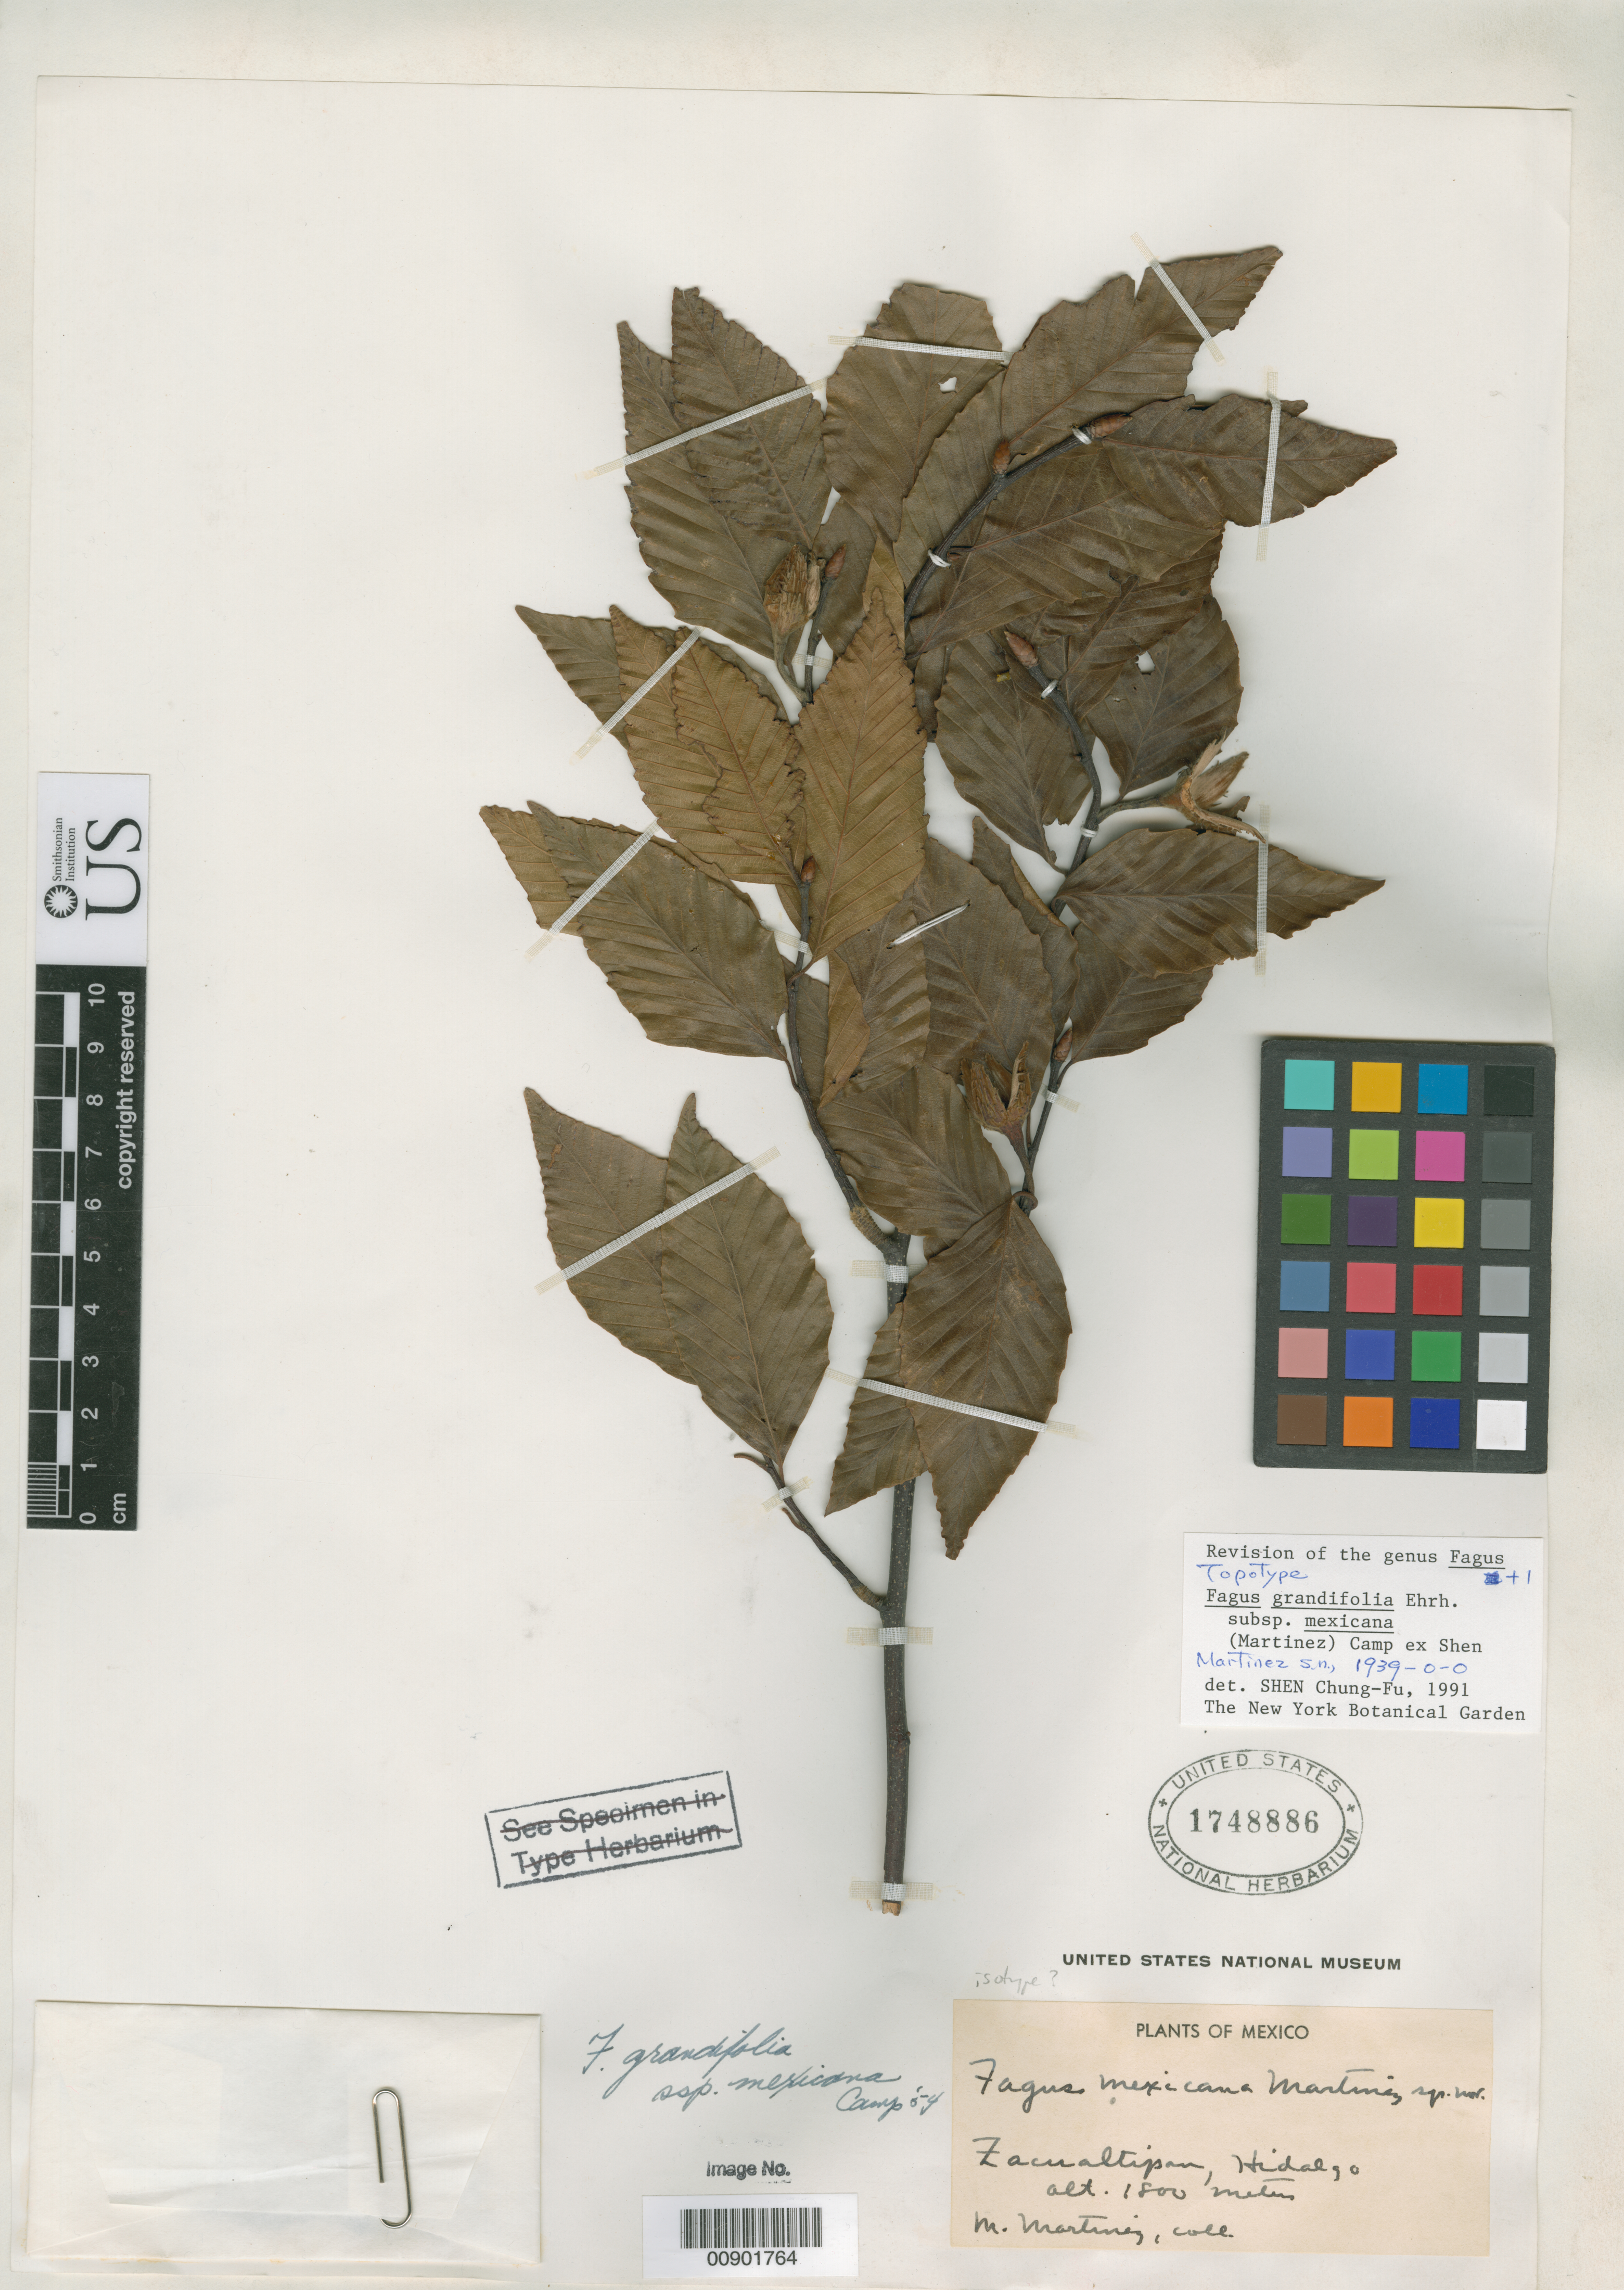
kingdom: Plantae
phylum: Tracheophyta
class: Magnoliopsida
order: Fagales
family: Fagaceae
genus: Fagus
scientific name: Fagus mexicana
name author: Martínez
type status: Possible Isotype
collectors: M. Martínez M.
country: Mexico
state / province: Hidalgo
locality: Zacualtipan, Hidalgo.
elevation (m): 1800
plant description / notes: Previously published in Mexico Forest. 17: 66 (1939), without Latin diagn.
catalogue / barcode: US 1748886